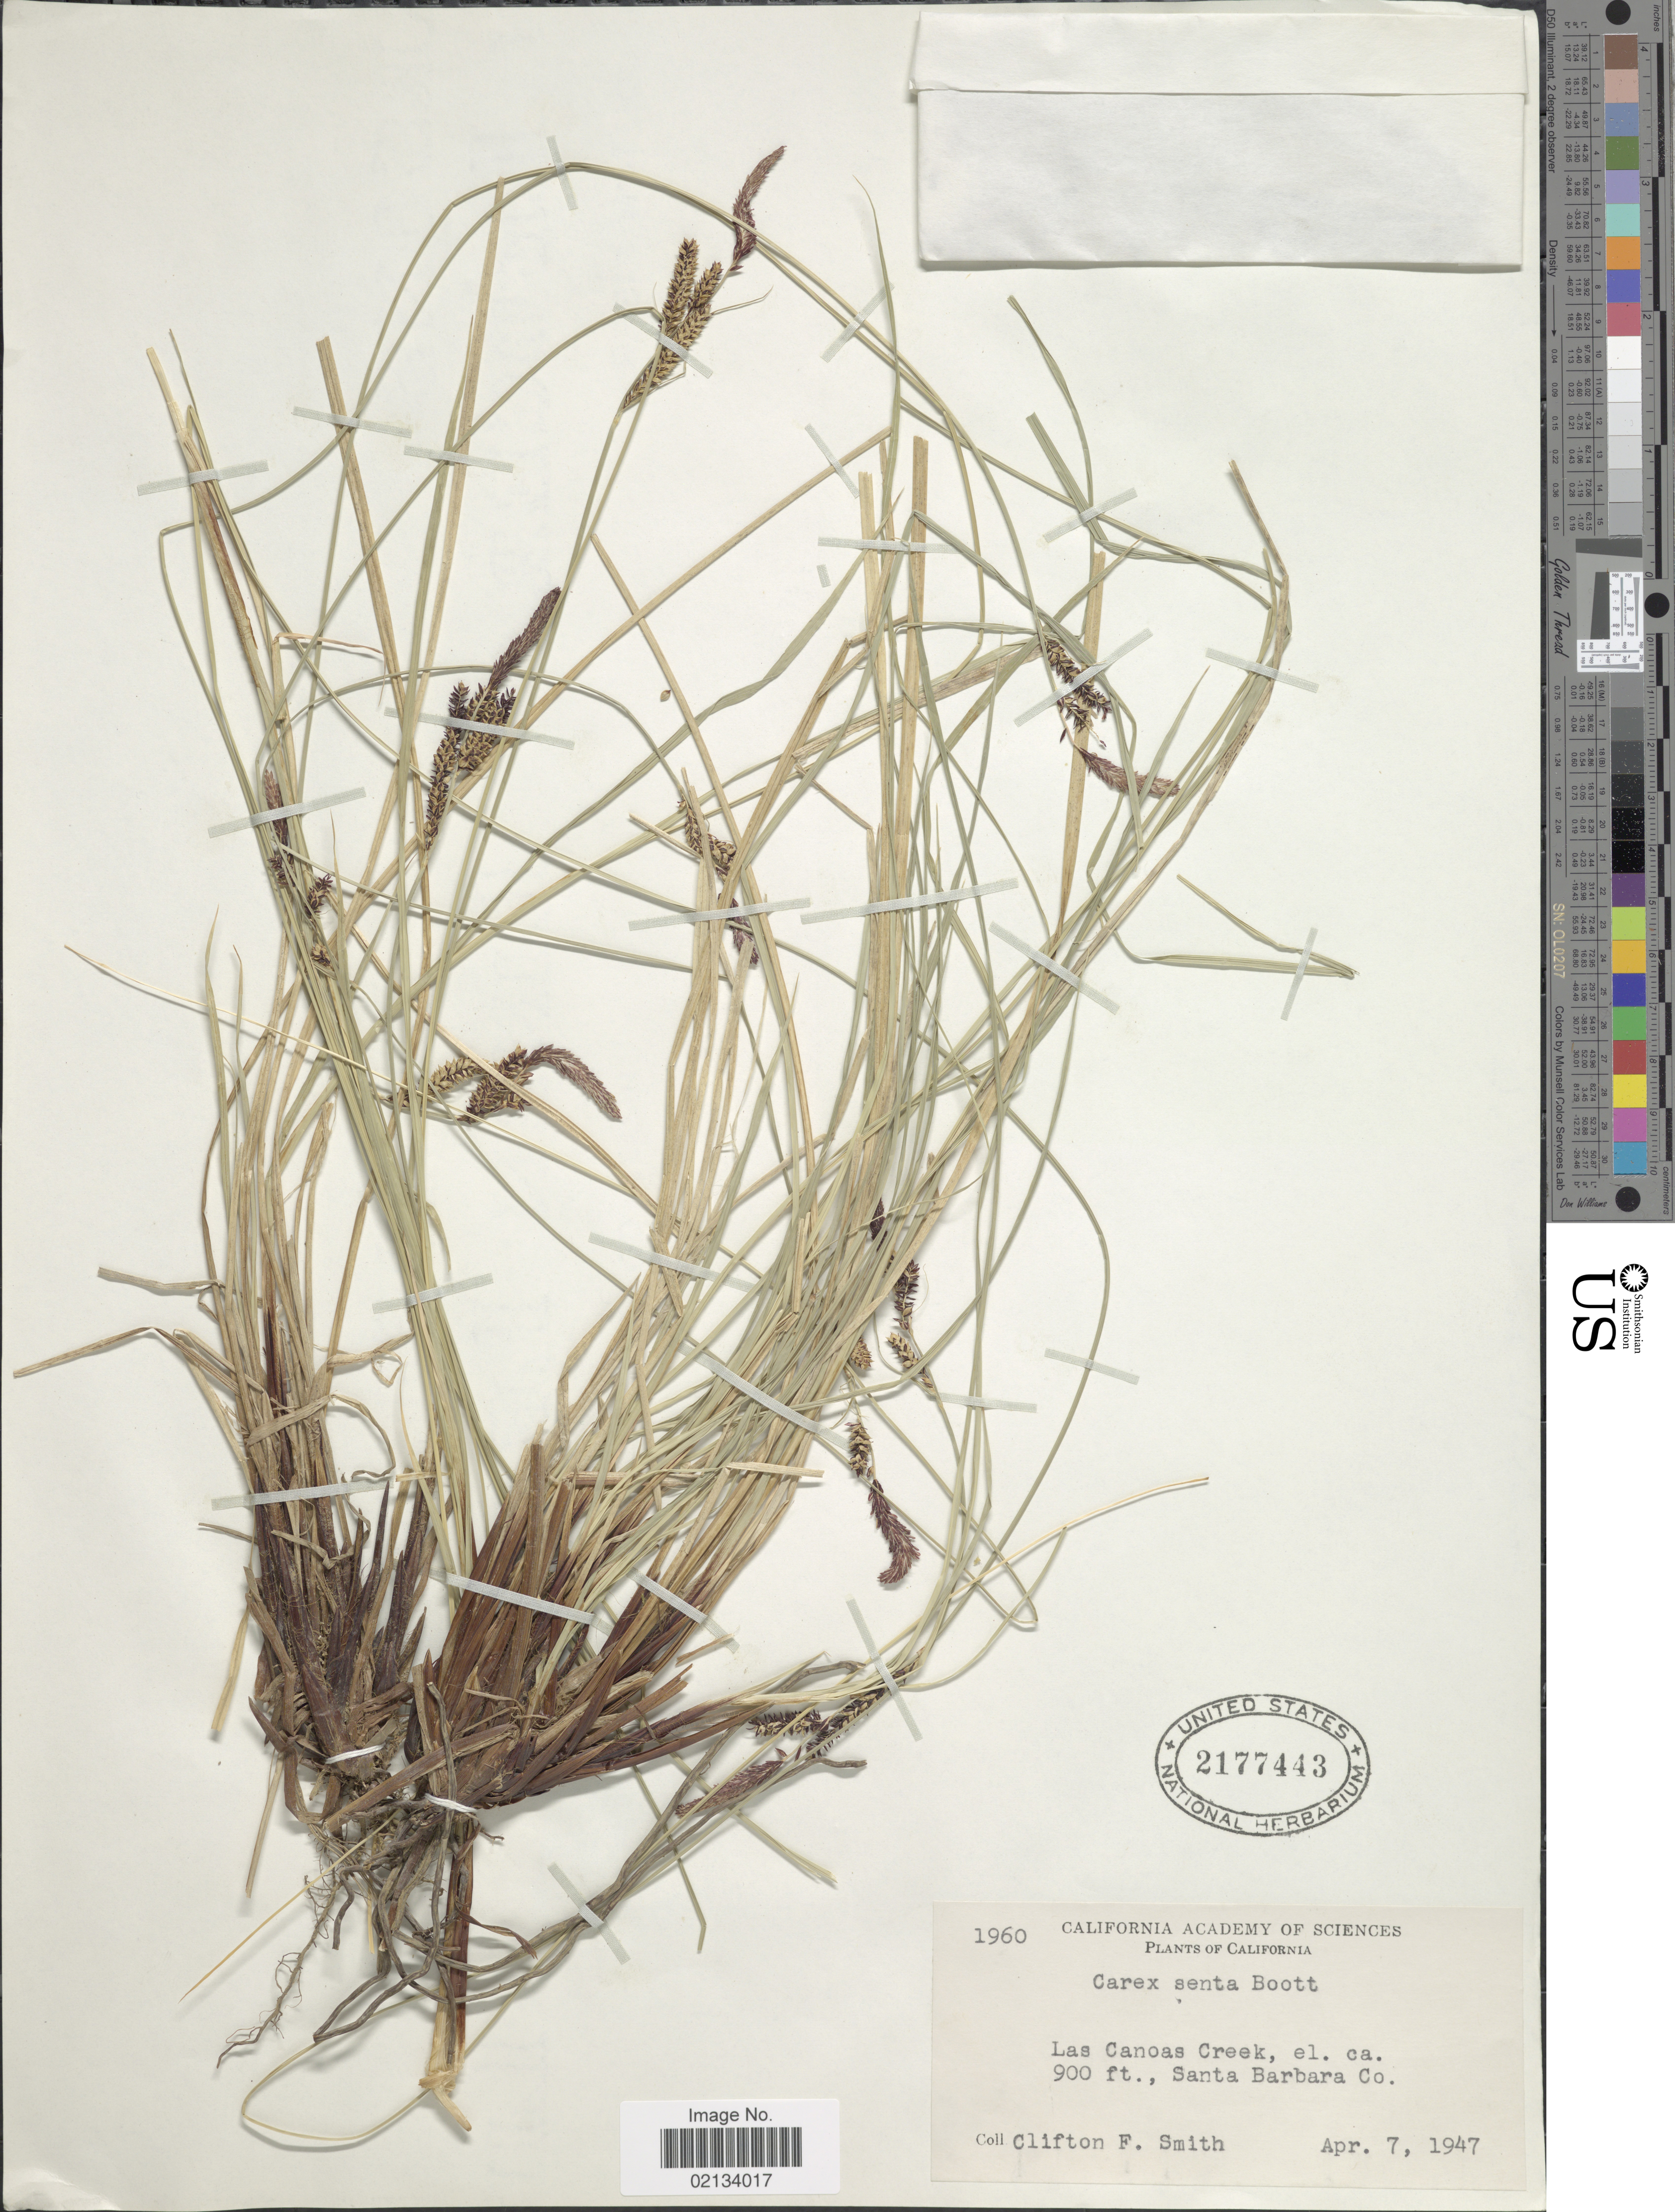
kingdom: Plantae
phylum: Tracheophyta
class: Liliopsida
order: Poales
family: Cyperaceae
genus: Carex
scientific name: Carex senta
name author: Boott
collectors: C. F. Smith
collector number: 1960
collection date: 1947-04-07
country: United States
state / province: California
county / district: Santa Barbara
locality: Las Canoas Creek, Santa Barbara Co.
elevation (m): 274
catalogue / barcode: US 2177443